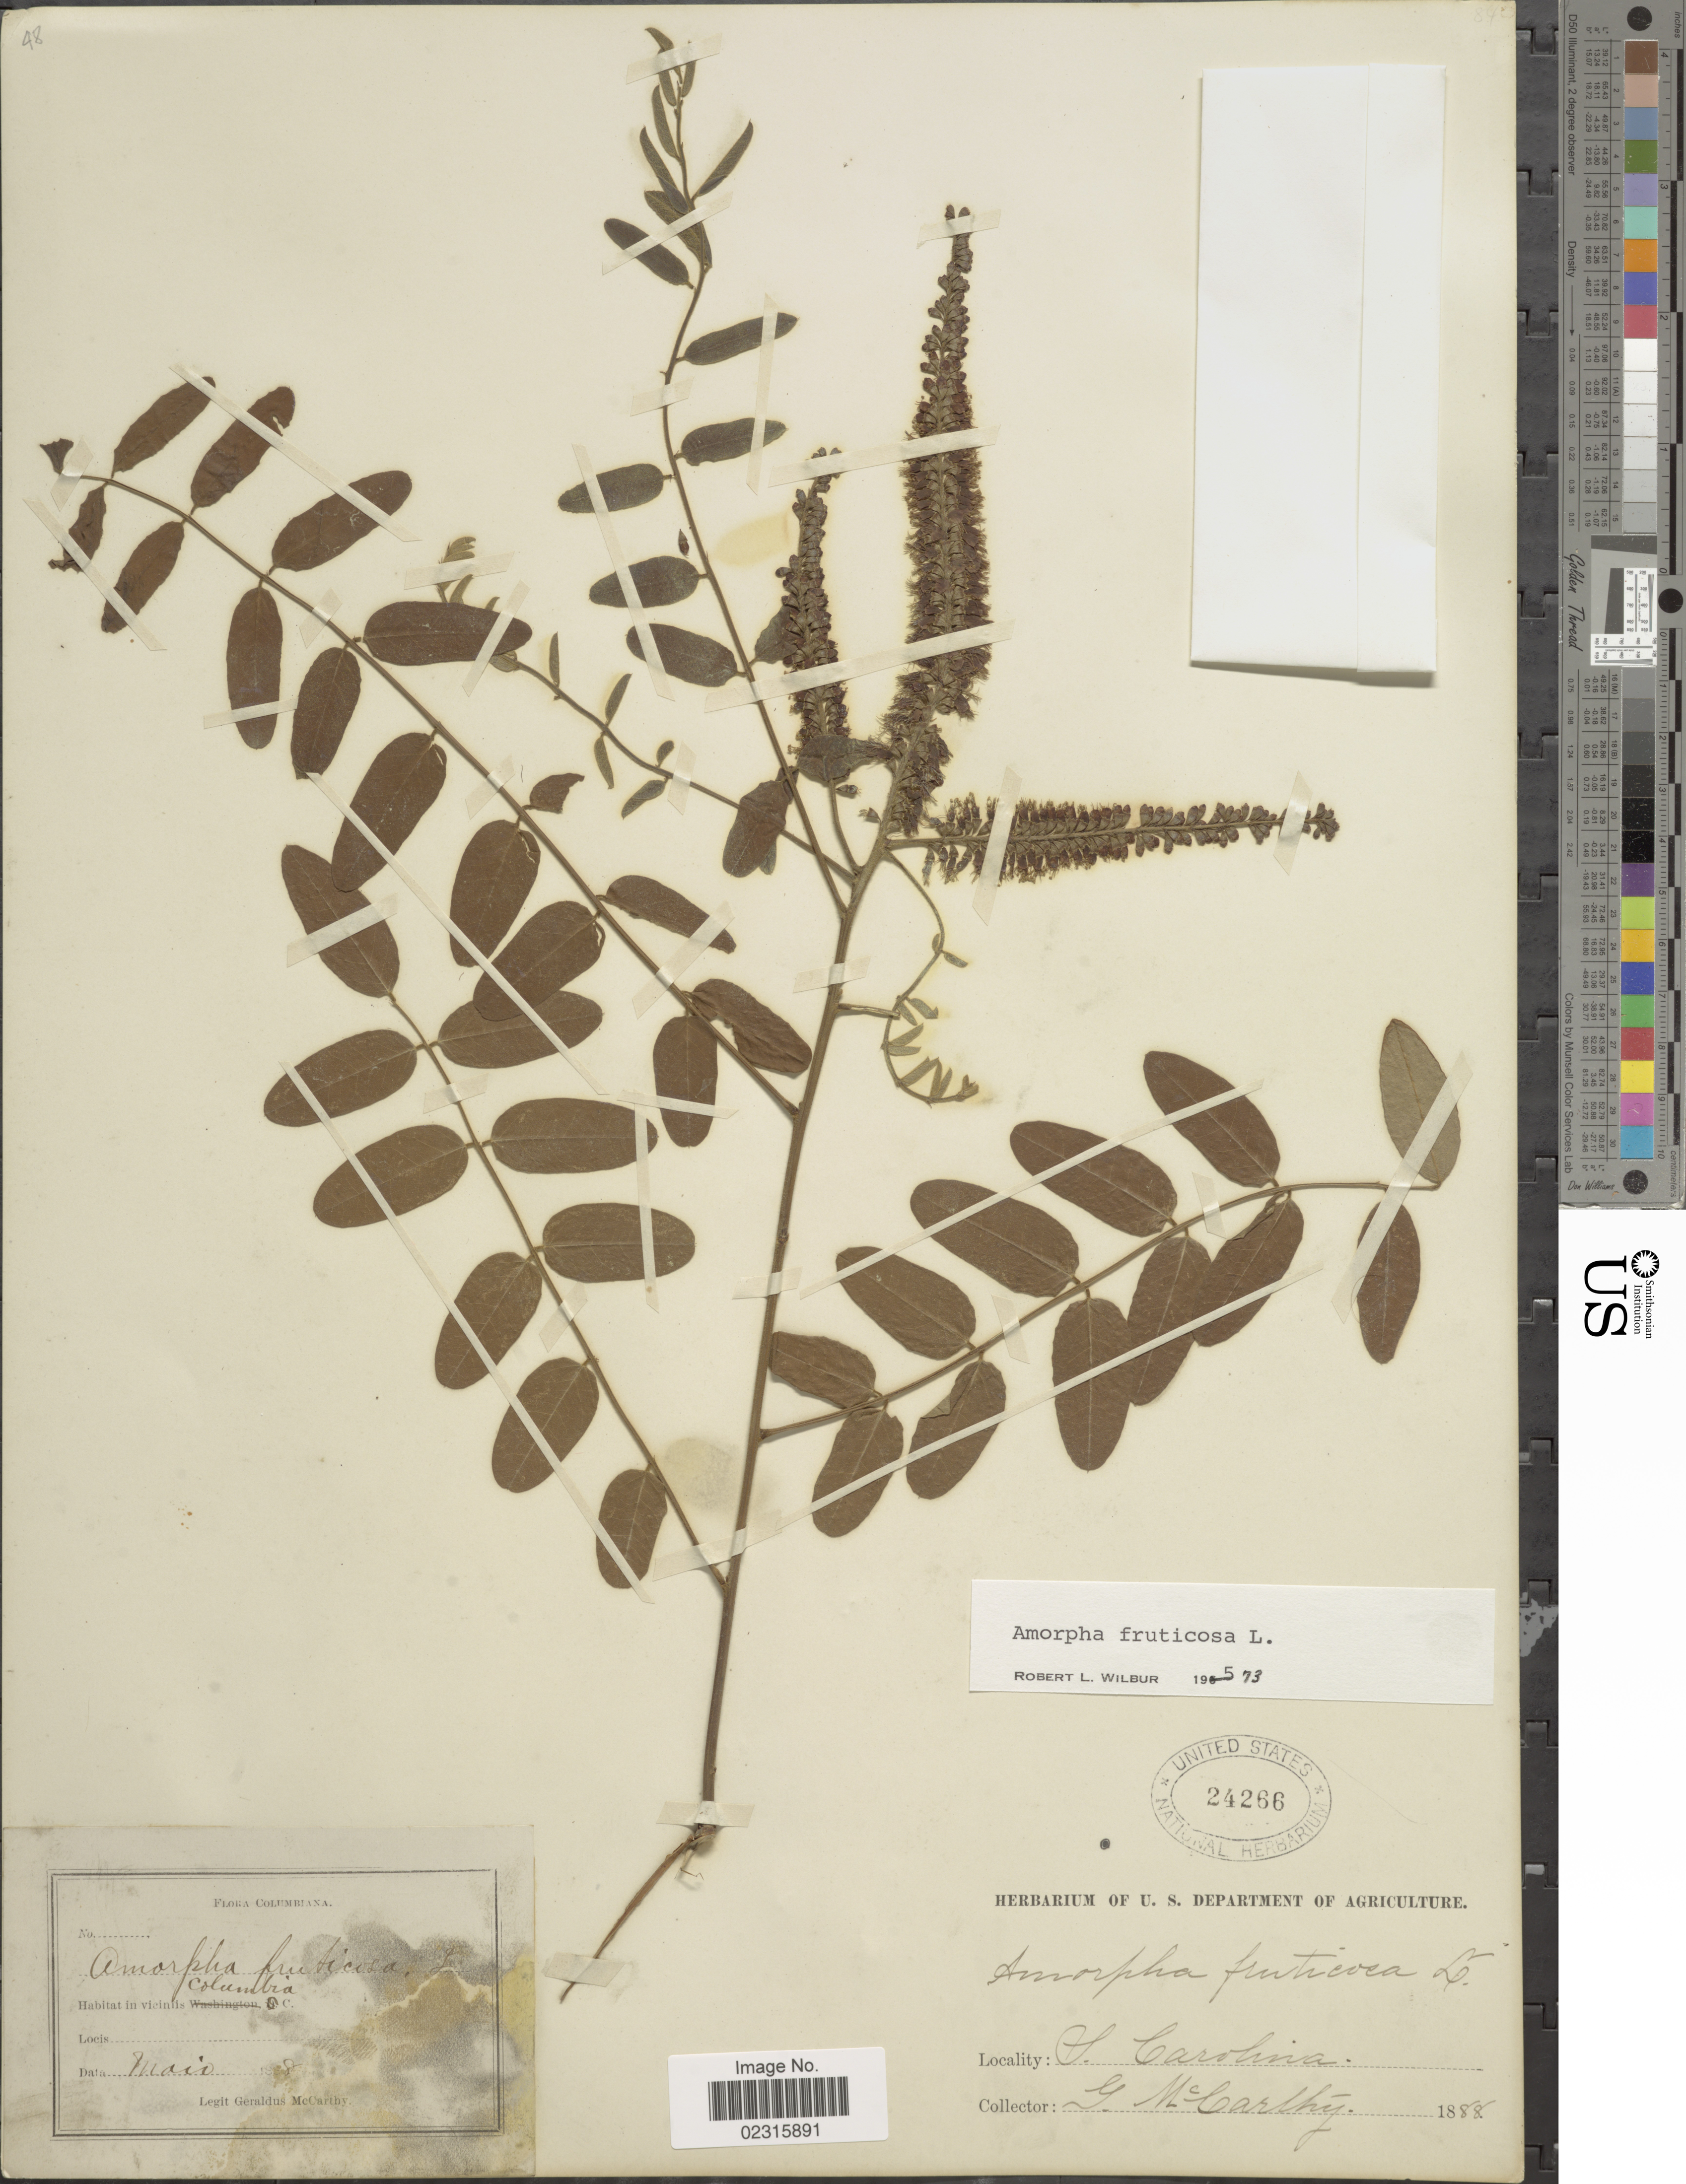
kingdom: Plantae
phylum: Tracheophyta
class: Magnoliopsida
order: Fabales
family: Fabaceae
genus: Amorpha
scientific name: Amorpha fruticosa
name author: L.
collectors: G. McCarthy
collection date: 1888-05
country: United States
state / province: South Carolina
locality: Columbiana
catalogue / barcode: US 24266